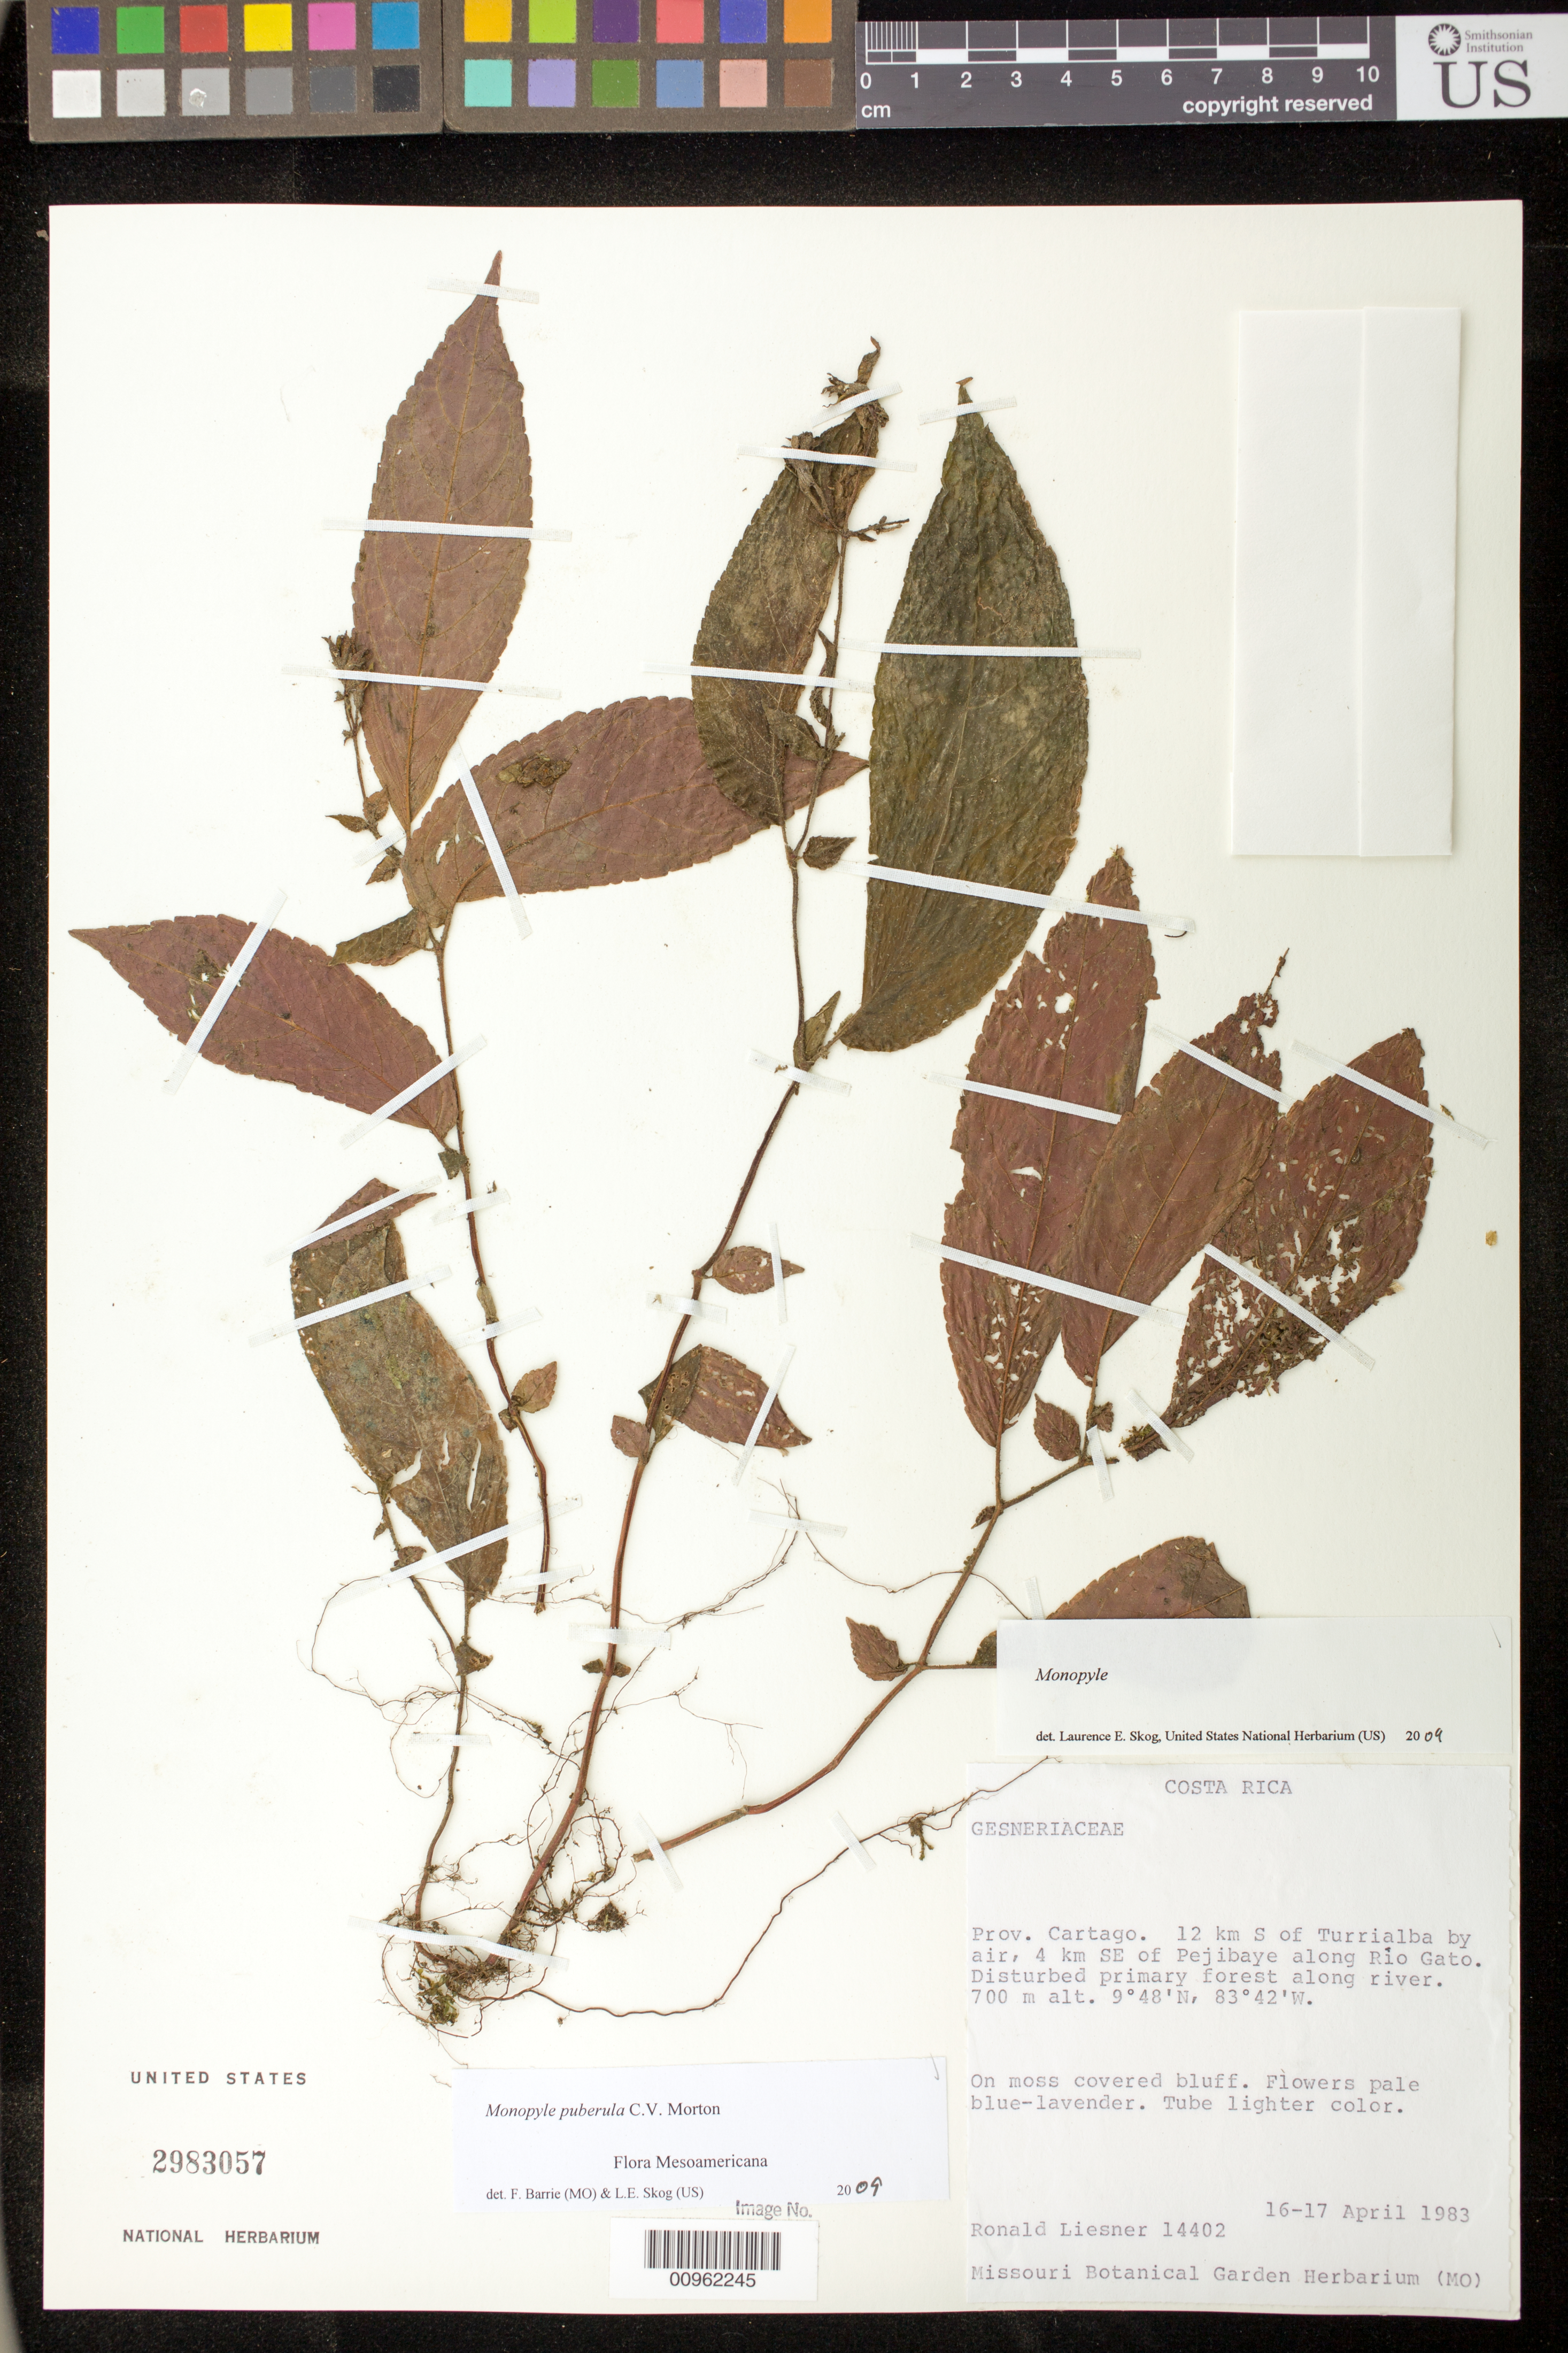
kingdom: Plantae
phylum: Tracheophyta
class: Magnoliopsida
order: Lamiales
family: Gesneriaceae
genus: Monopyle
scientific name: Monopyle puberula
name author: C.V. Morton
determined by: Barrie, F. R.; Skog, Laurence E.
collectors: R. L. Liesner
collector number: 14402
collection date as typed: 16-17 Apr 1983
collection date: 1983-04-16/1983-04-17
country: Costa Rica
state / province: Cartago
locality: Prov. Cartago: 12 km S of Turrialba by air, 4 km SE of Pejibaye along Rio Gato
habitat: Disturbed primary forest along river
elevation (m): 700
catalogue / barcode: US 2983057